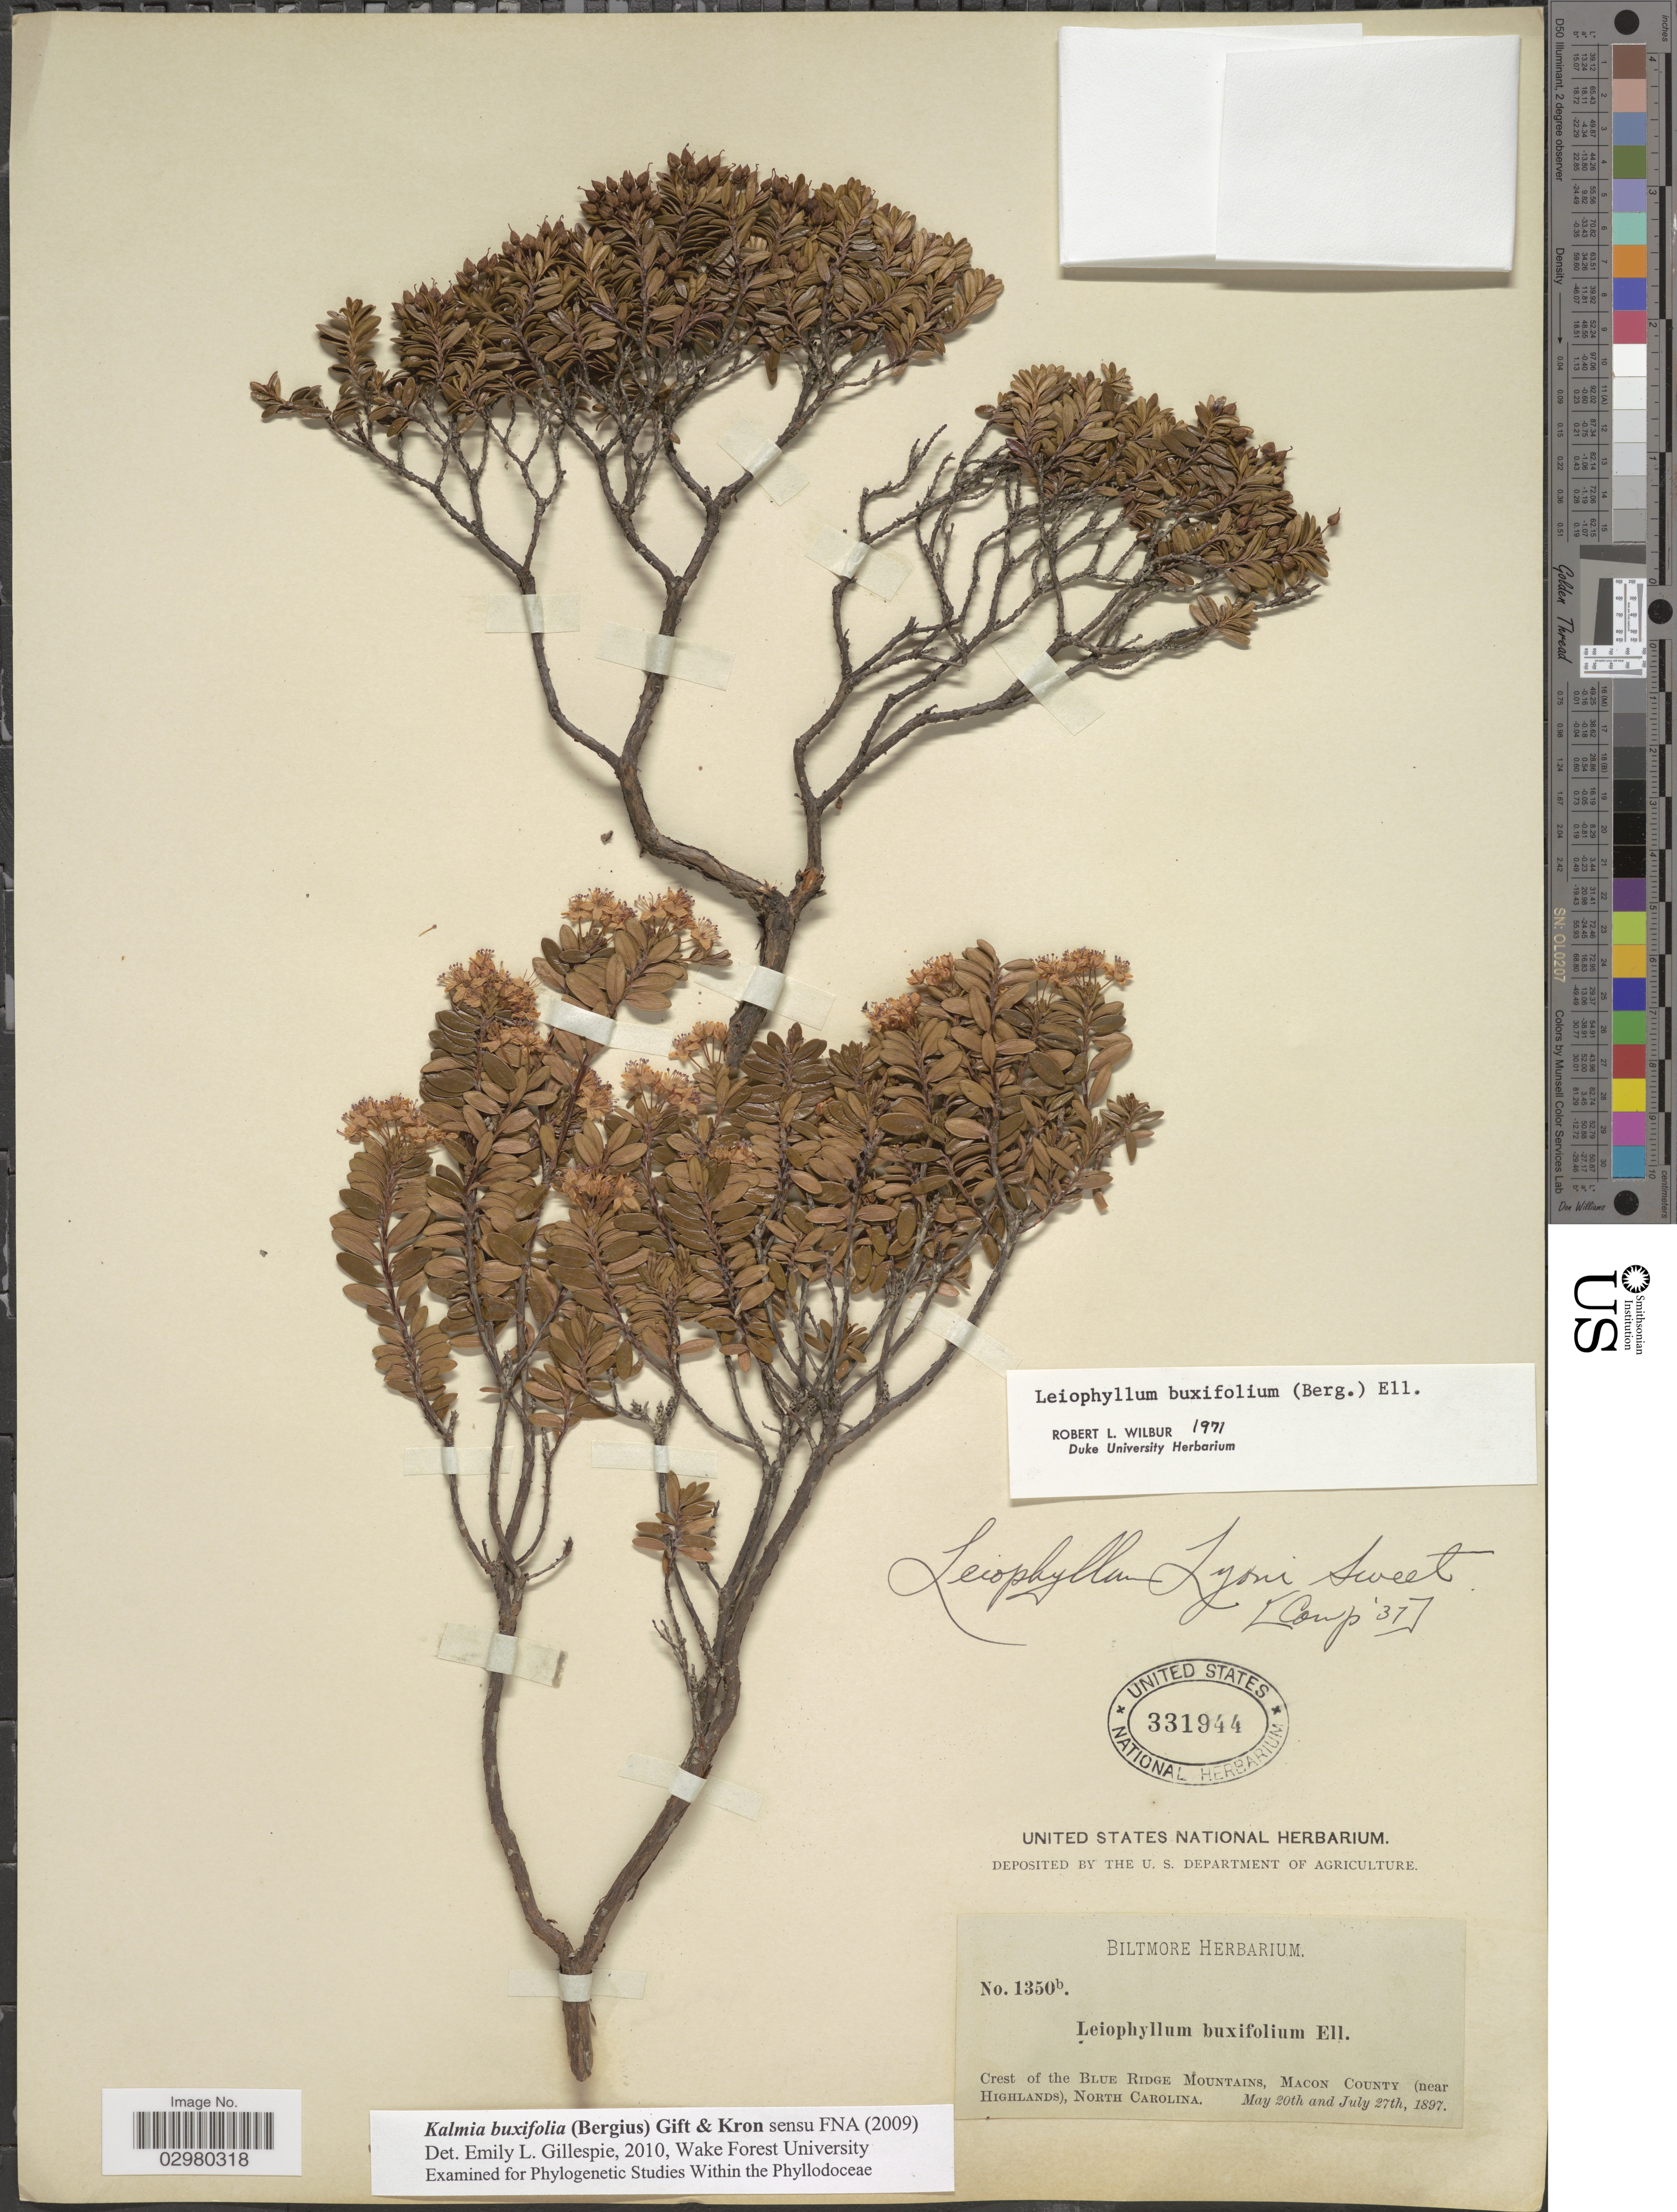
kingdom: Plantae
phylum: Tracheophyta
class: Magnoliopsida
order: Ericales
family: Ericaceae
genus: Leiophyllum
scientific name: Leiophyllum buxifolium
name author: (Bergius) Elliott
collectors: ex herb. Biltmore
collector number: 1350b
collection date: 1897-05-20/1897-07-27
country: United States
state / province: North Carolina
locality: Crest of the Blue Ridge Mountains, Macon County (near Highlands).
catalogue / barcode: US 331944